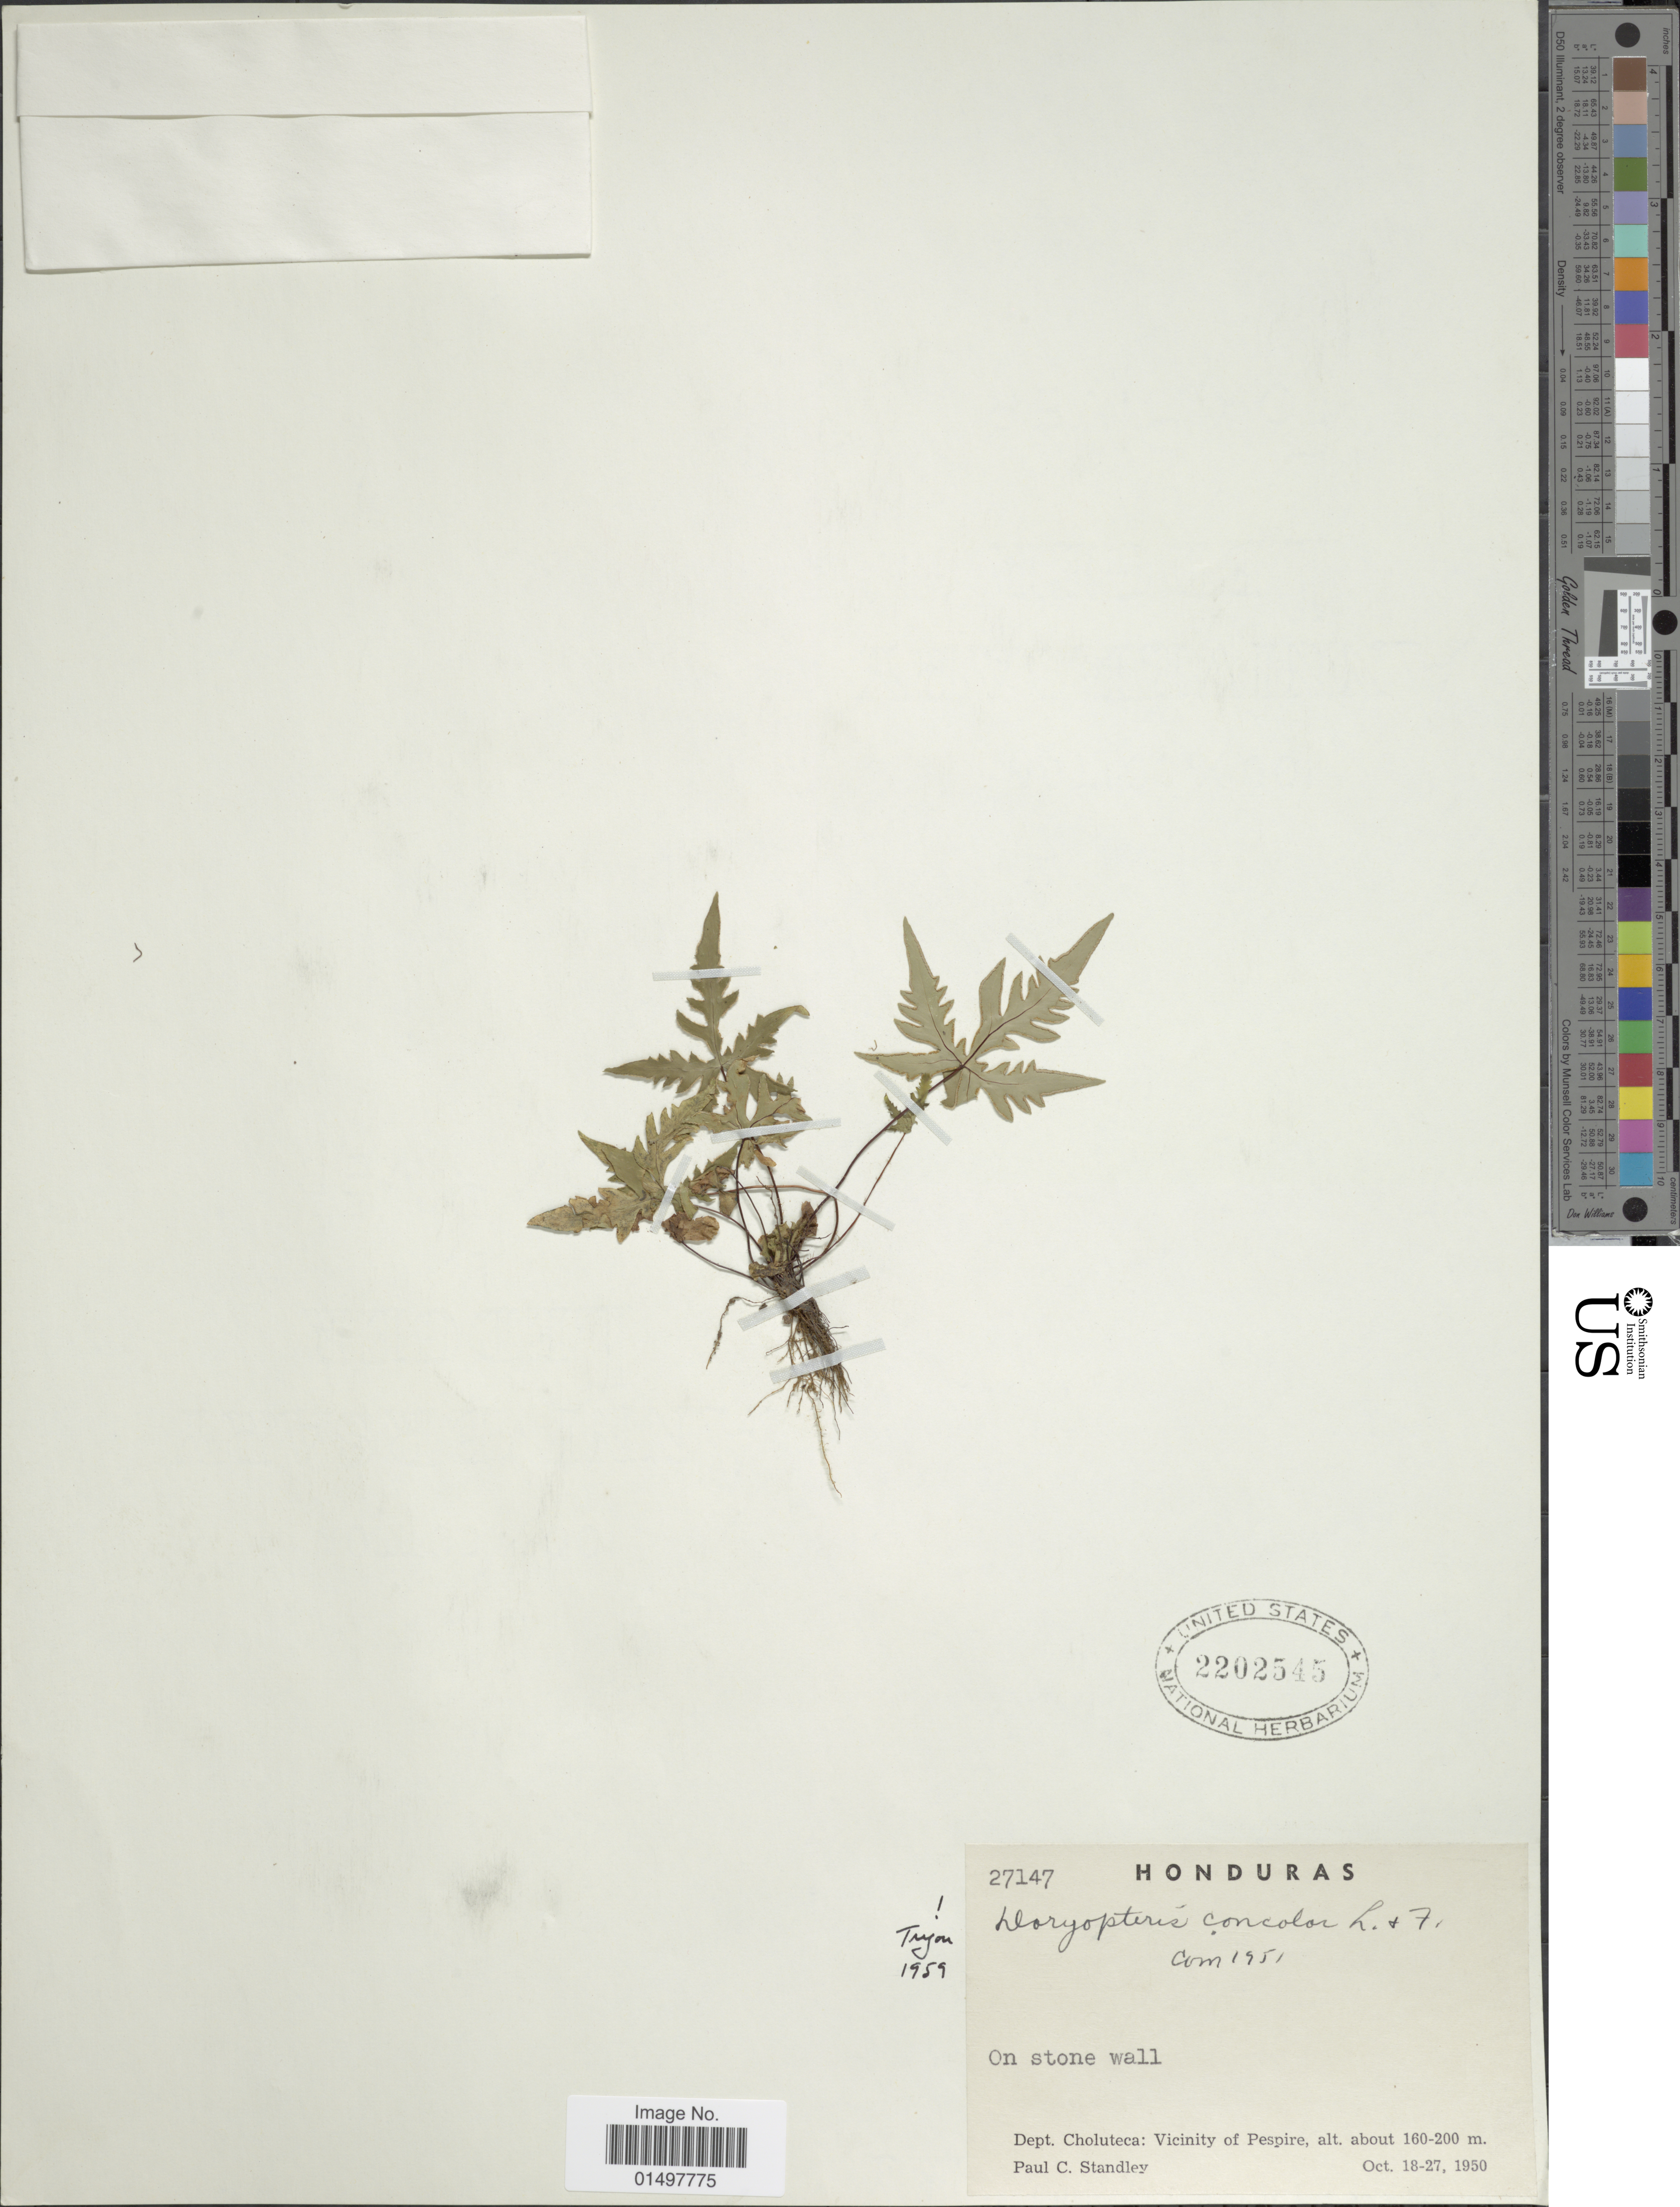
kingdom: Plantae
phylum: Tracheophyta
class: Polypodiopsida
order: Polypodiales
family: Pteridaceae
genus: Doryopteris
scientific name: Doryopteris concolor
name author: (Langsd. & Fisch.) Kuhn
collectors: P. C. Standley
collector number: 27147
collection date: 1950-10-18/1950-10-27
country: Honduras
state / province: Choluteca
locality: Dept. Choluteca: Vicinity of Pespire.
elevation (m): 160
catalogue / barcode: US 2202545